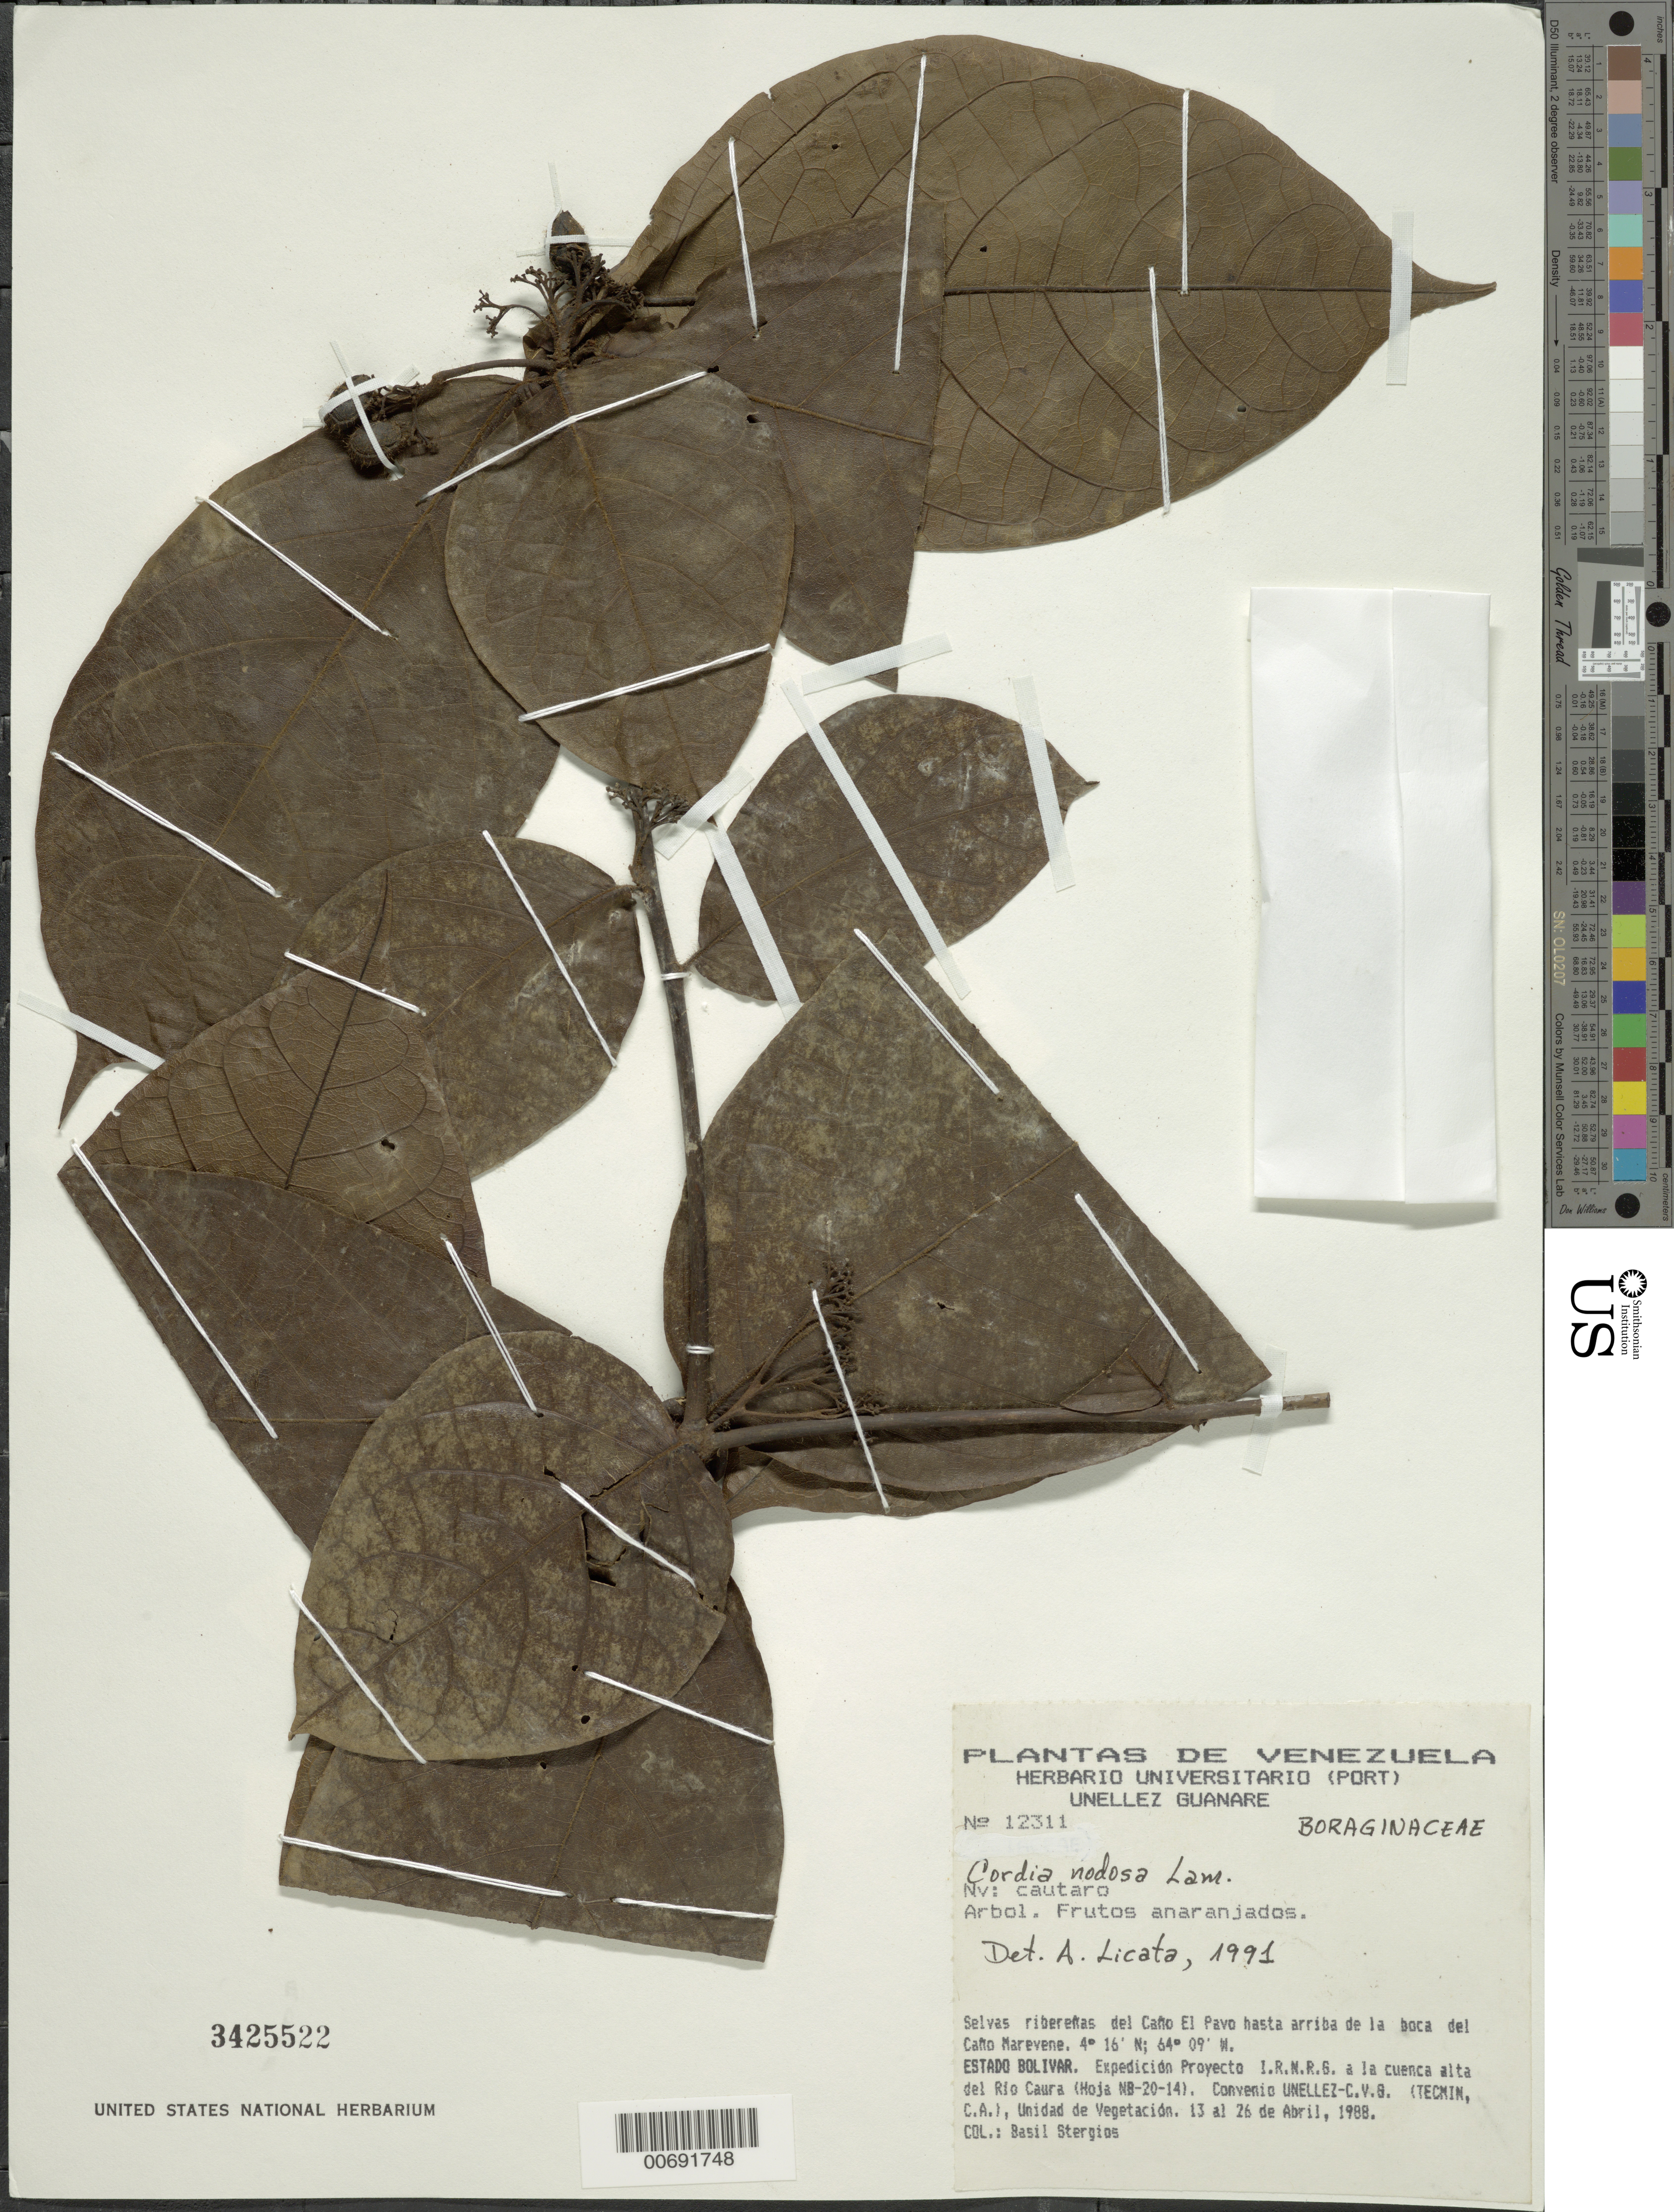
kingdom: Plantae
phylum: Tracheophyta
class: Magnoliopsida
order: Boraginales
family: Cordiaceae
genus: Cordia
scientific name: Cordia nodosa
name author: Lam.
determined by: Licata, A., (PORT), Univ. Nac. Exp. de los Llanos Ezequiel Zamora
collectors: B. G. Stergios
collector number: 12311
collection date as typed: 13-Apr-88 to 26-Apr-88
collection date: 1988-04-13/1988-04-26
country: Venezuela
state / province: Bolívar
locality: Río Caura, Caño El Pavo, boca del Caño Marevene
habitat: selvas riberenas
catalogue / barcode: US 3425522